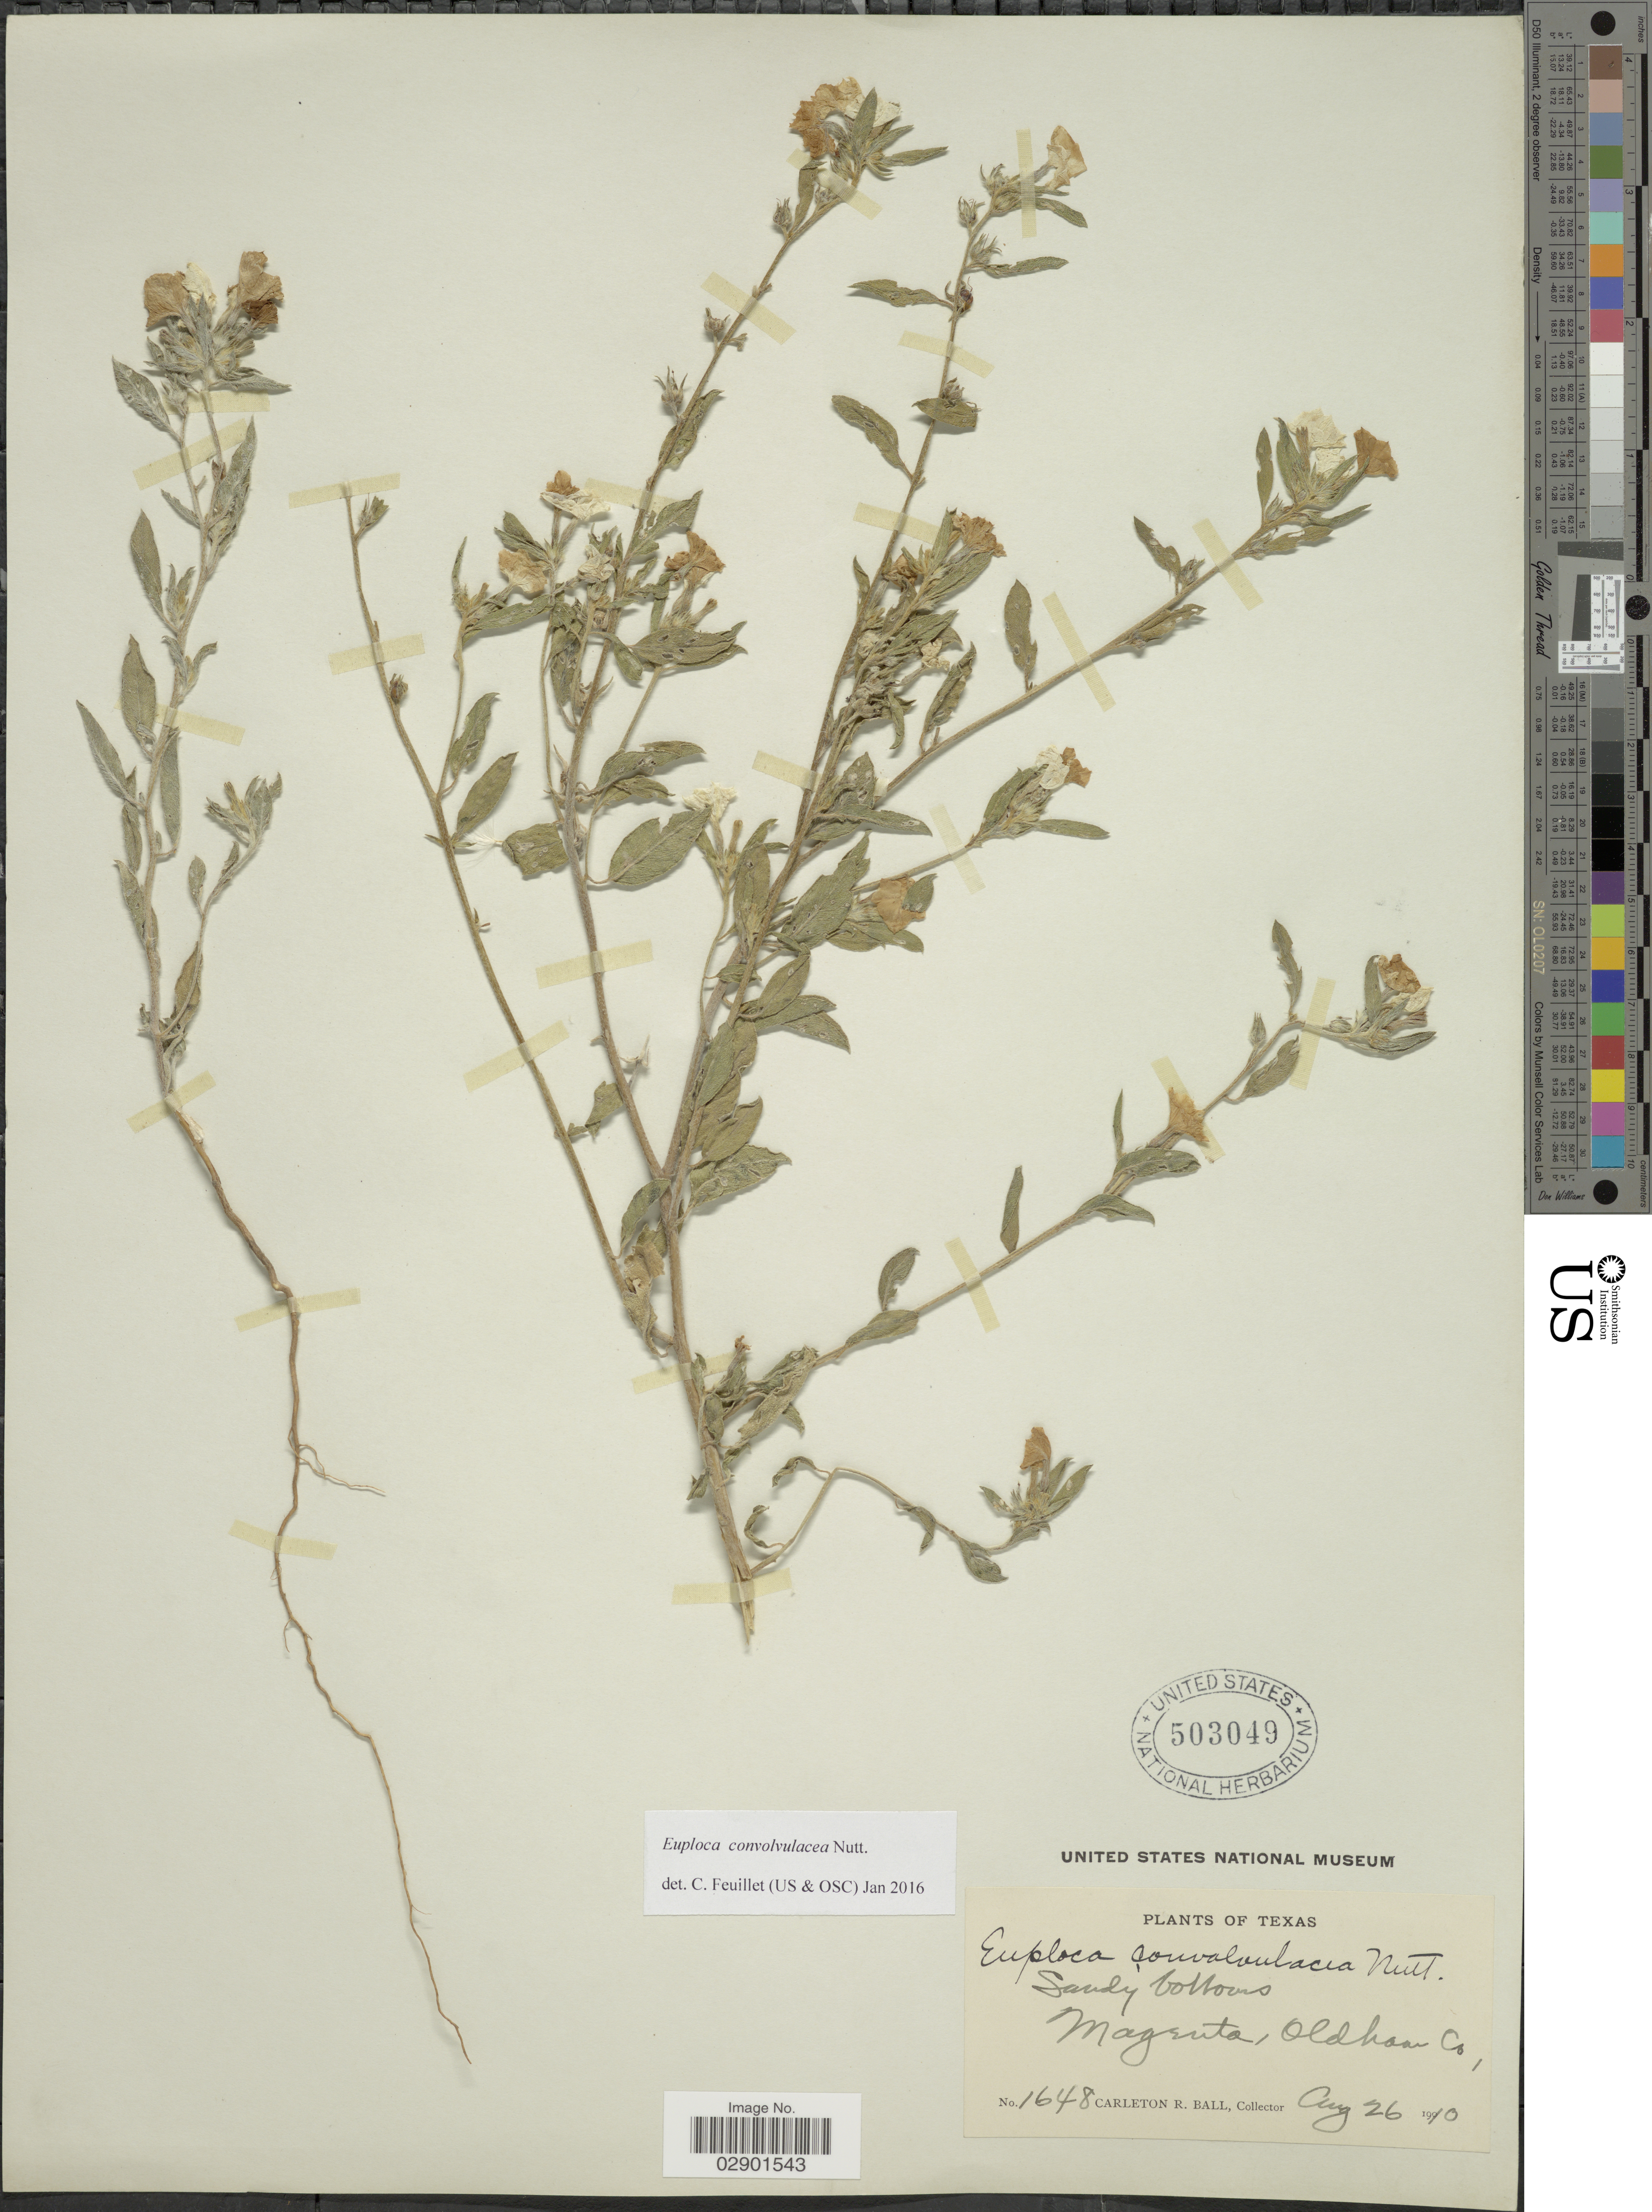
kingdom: Plantae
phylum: Tracheophyta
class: Magnoliopsida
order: Boraginales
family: Heliotropiaceae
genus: Euploca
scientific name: Euploca convolvulacea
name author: Nutt.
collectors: C. R. Ball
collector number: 1648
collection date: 1910-08-26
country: United States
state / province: Texas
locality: Magenta, Oldham Co.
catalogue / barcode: US 503049